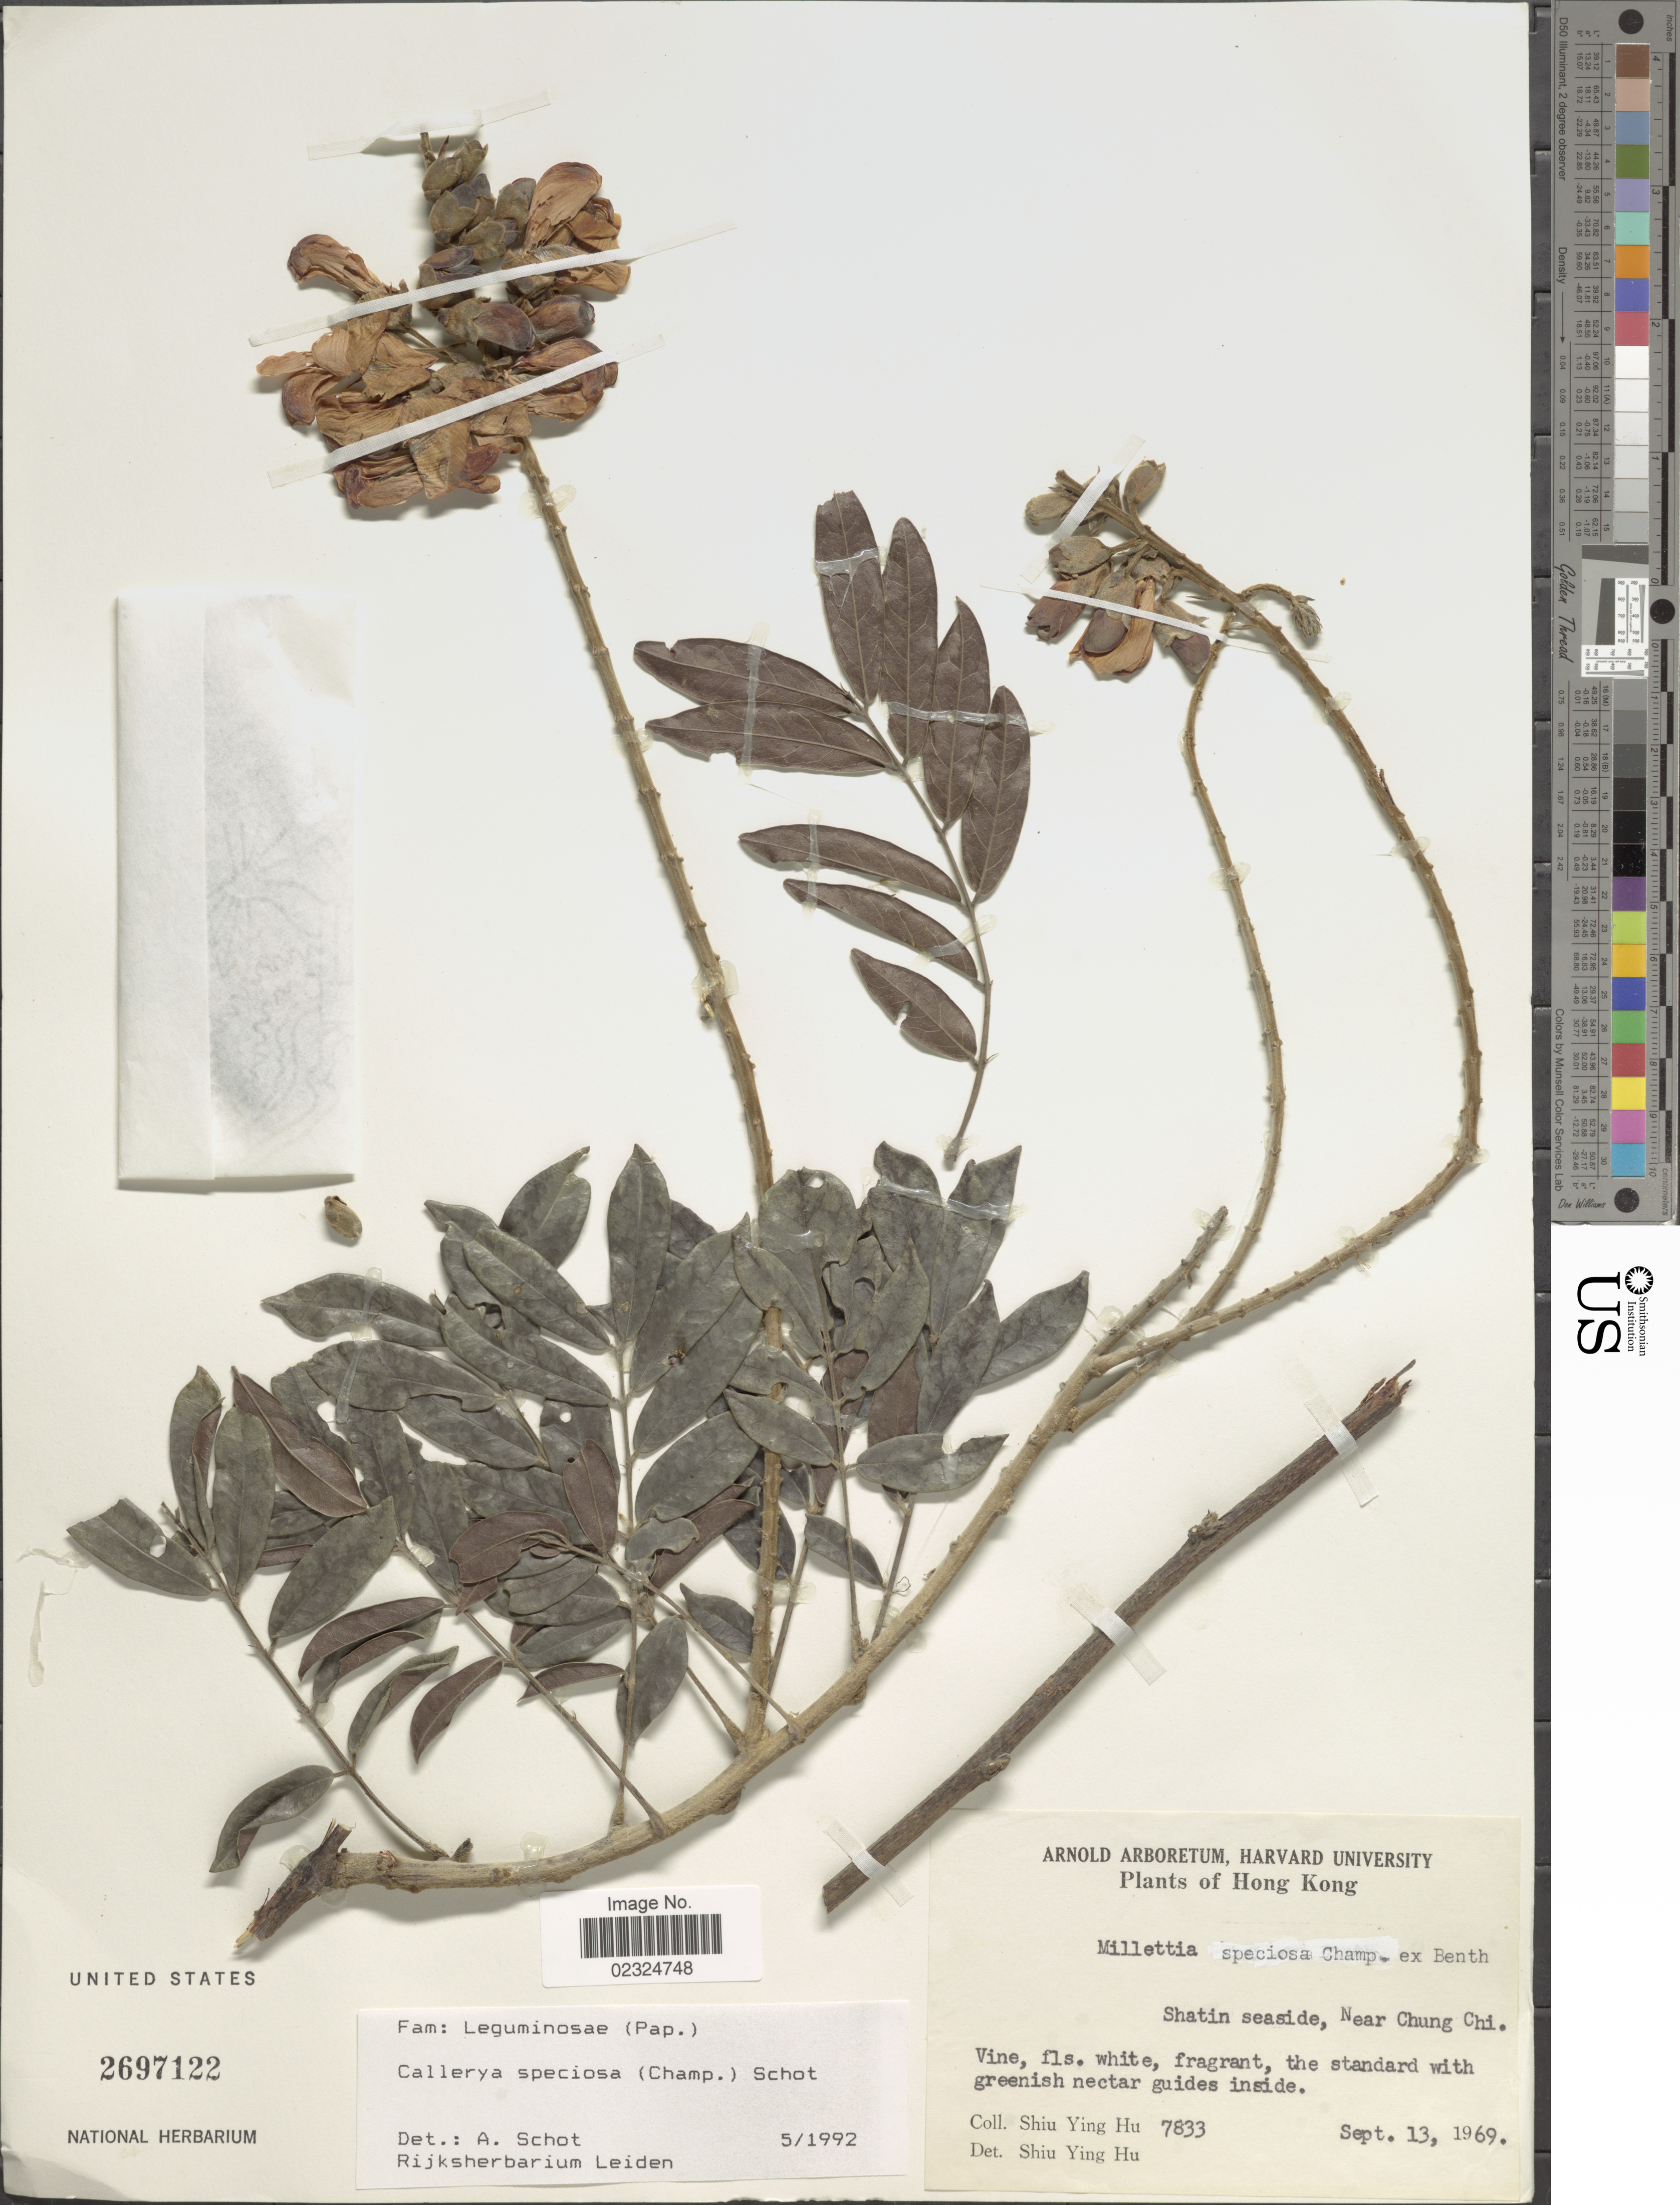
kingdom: Plantae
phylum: Tracheophyta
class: Magnoliopsida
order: Fabales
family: Fabaceae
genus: Nanhaia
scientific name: Nanhaia speciosa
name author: (Champ. ex Benth.) J. Compton & Schrire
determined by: Strong, Mark T., (BOT), Smithsonian Institution - National Museum of Natural History (UNITED STATES)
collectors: S. Y. Hu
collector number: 7833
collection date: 1969-09-13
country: China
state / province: Hong Kong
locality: Shatin seaside, Near Chung Chi.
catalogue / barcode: US 2697122